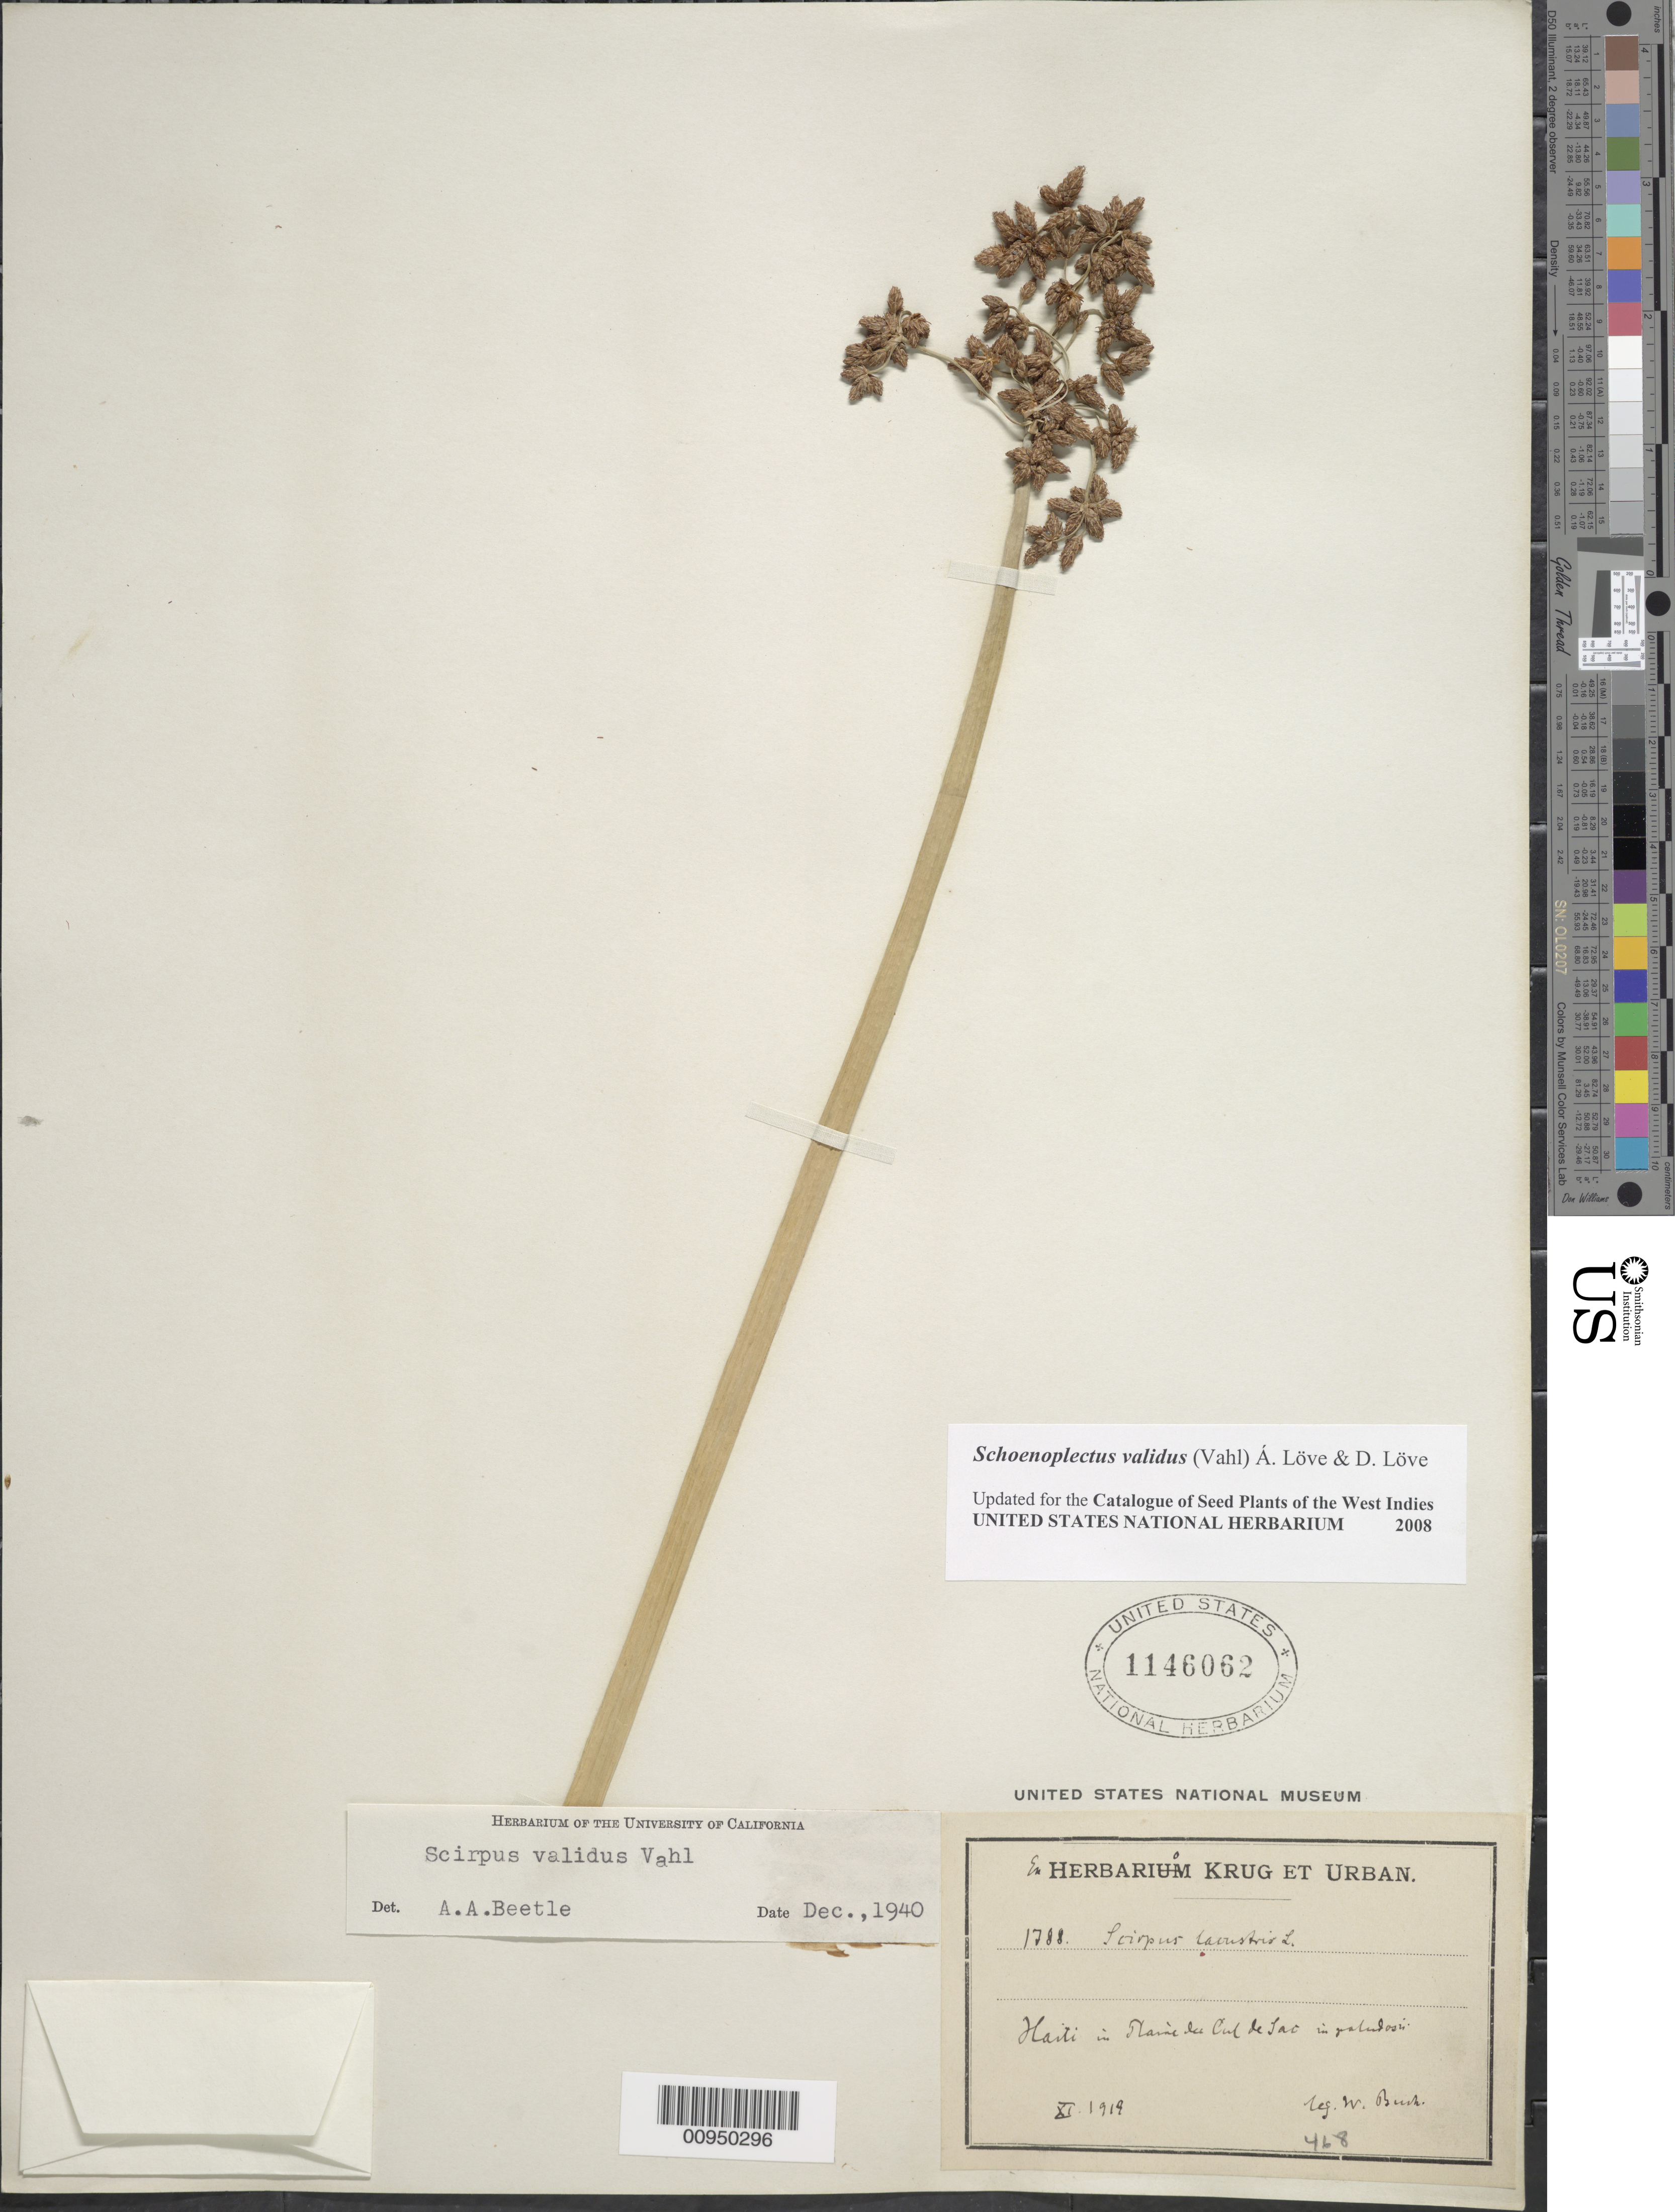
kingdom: Plantae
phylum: Tracheophyta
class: Liliopsida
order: Poales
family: Cyperaceae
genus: Schoenoplectus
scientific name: Schoenoplectus validus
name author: (Vahl) Á. Löve & D. Löve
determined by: Strong, M. T., (US), Smithsonian Institution - National Museum of Natural History (UNITED STATES)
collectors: W. Bush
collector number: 1788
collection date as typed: Nov 1919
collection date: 1919-11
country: Haiti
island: Hispaniola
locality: Plaine du Cul de Sac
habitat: In "paludrois"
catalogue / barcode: US 1146062